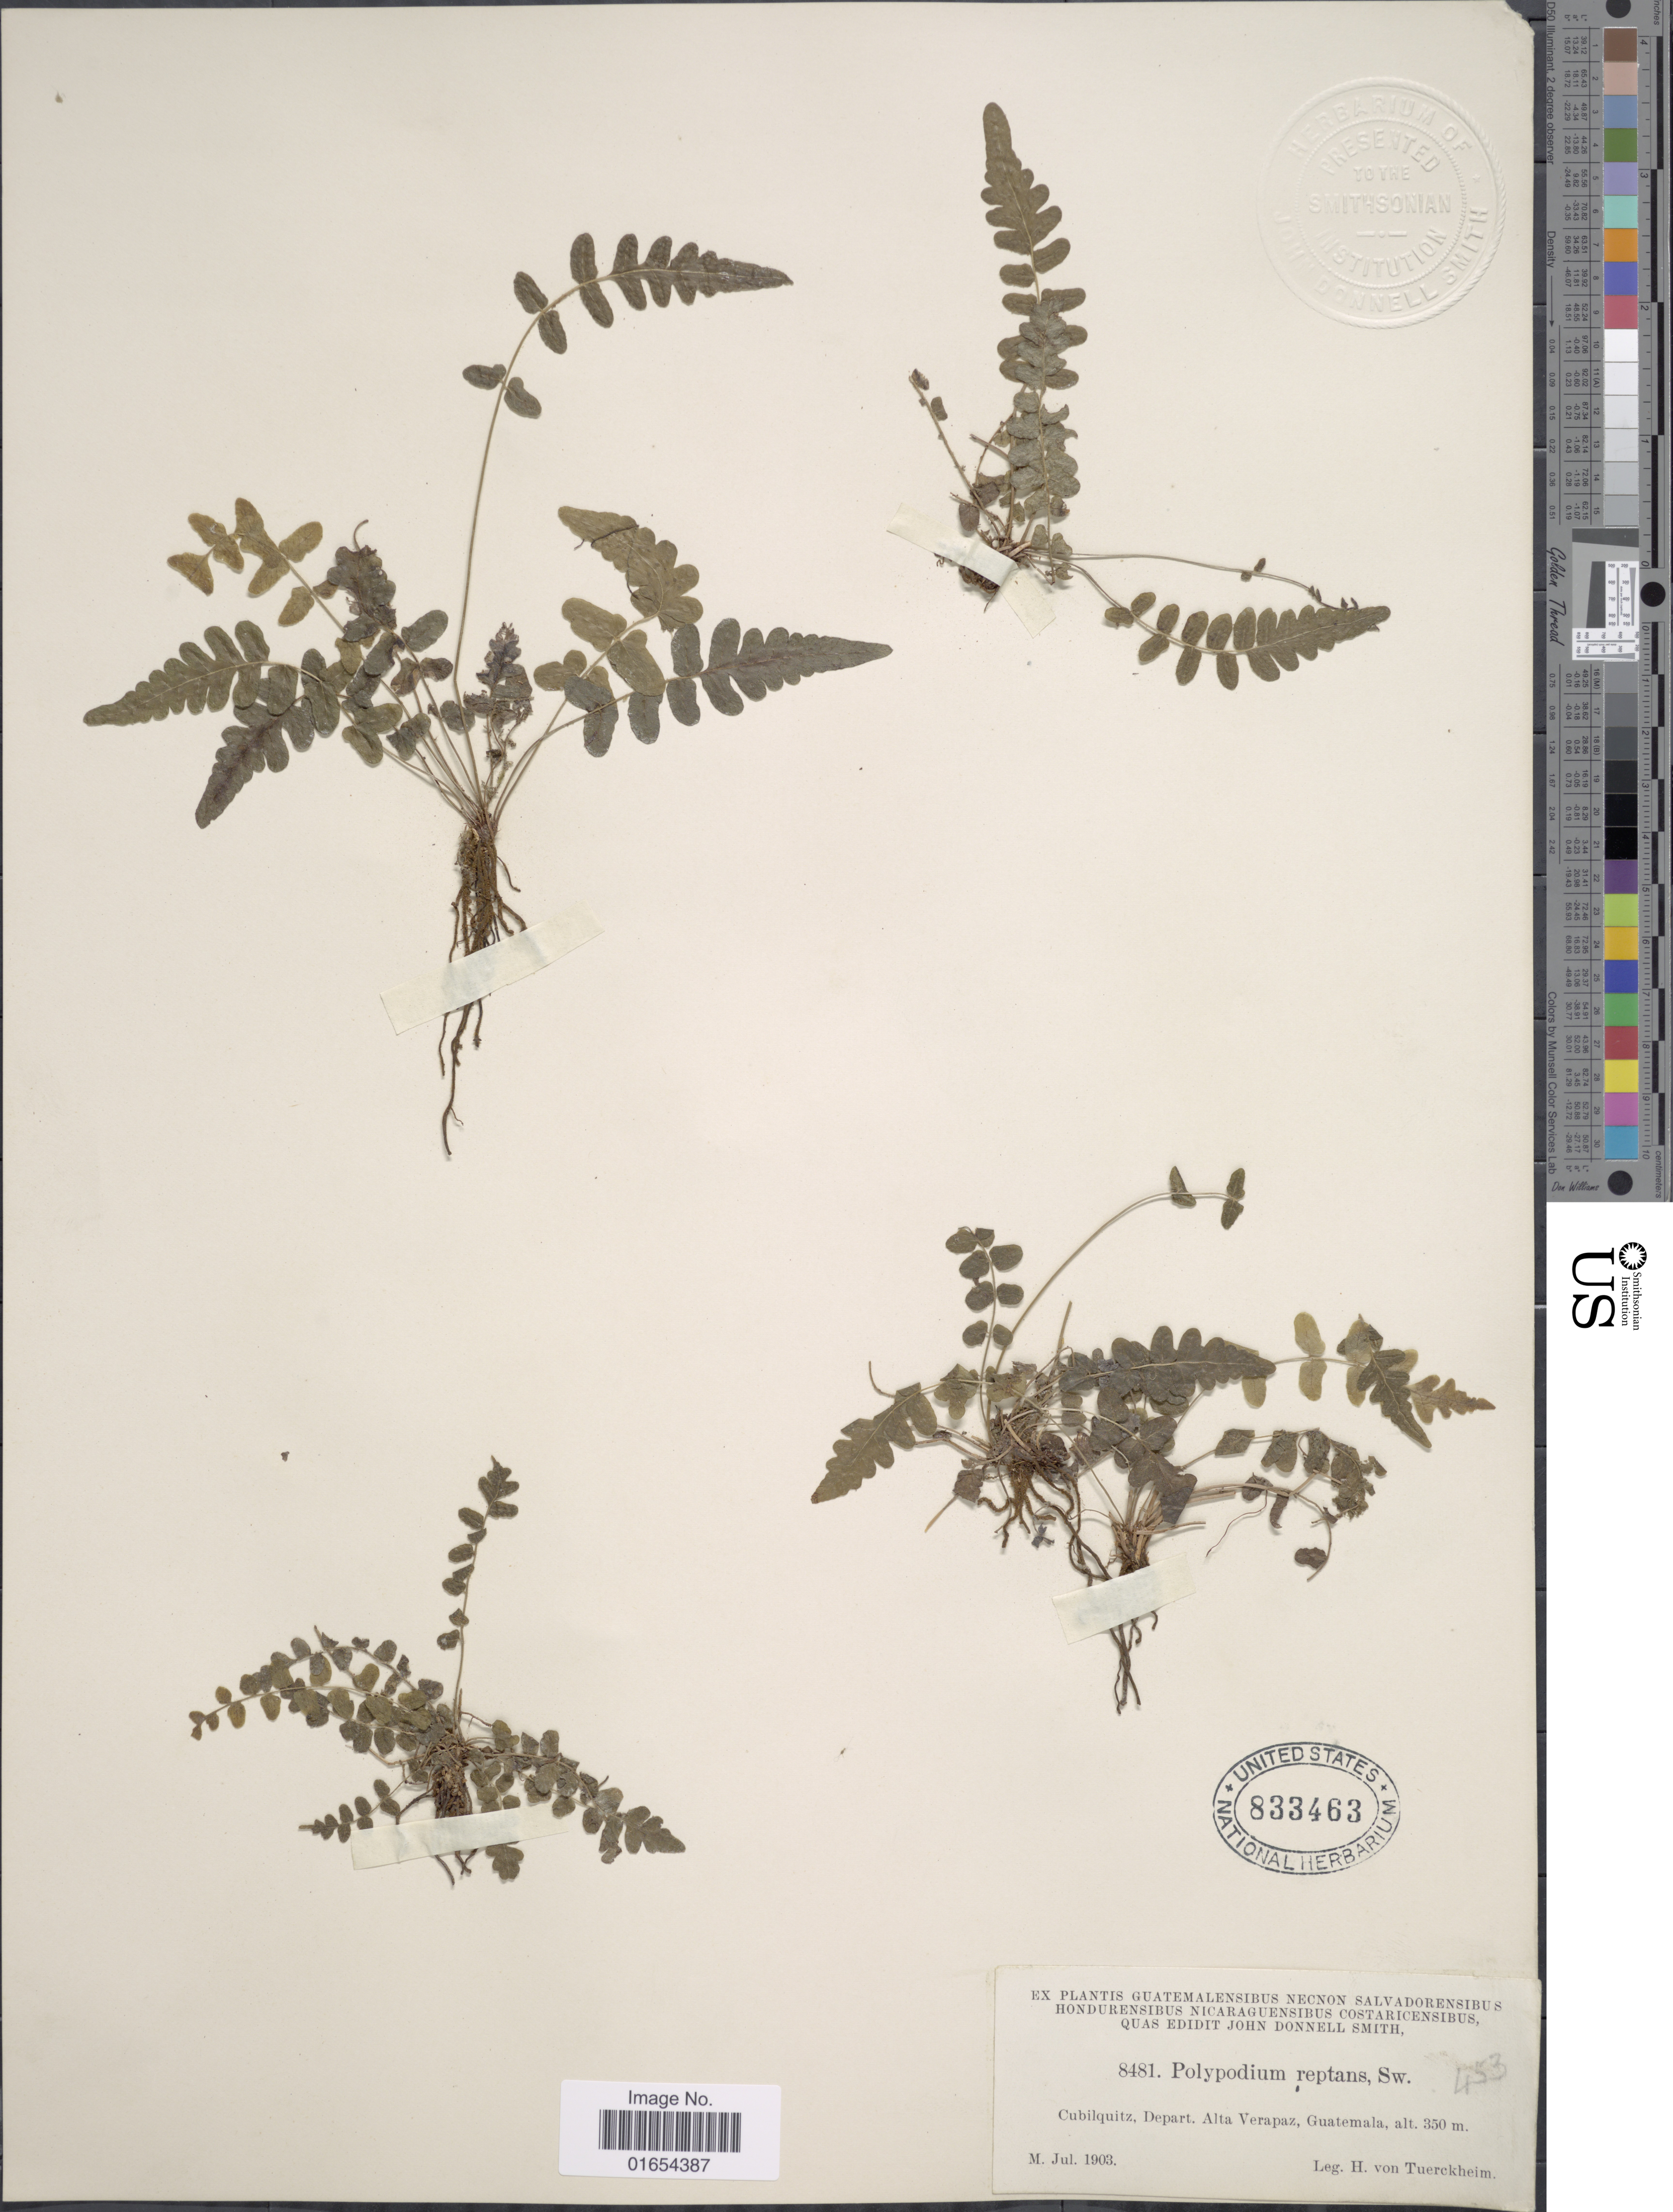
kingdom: Plantae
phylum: Tracheophyta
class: Polypodiopsida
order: Polypodiales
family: Thelypteridaceae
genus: Goniopteris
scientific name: Goniopteris reptans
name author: (J.F. Gmel.) C. Presl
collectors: H. von Türckheim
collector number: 8481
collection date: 1903-07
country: Guatemala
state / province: Alta Verapaz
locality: Cubilquitz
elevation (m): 350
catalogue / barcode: US 833463